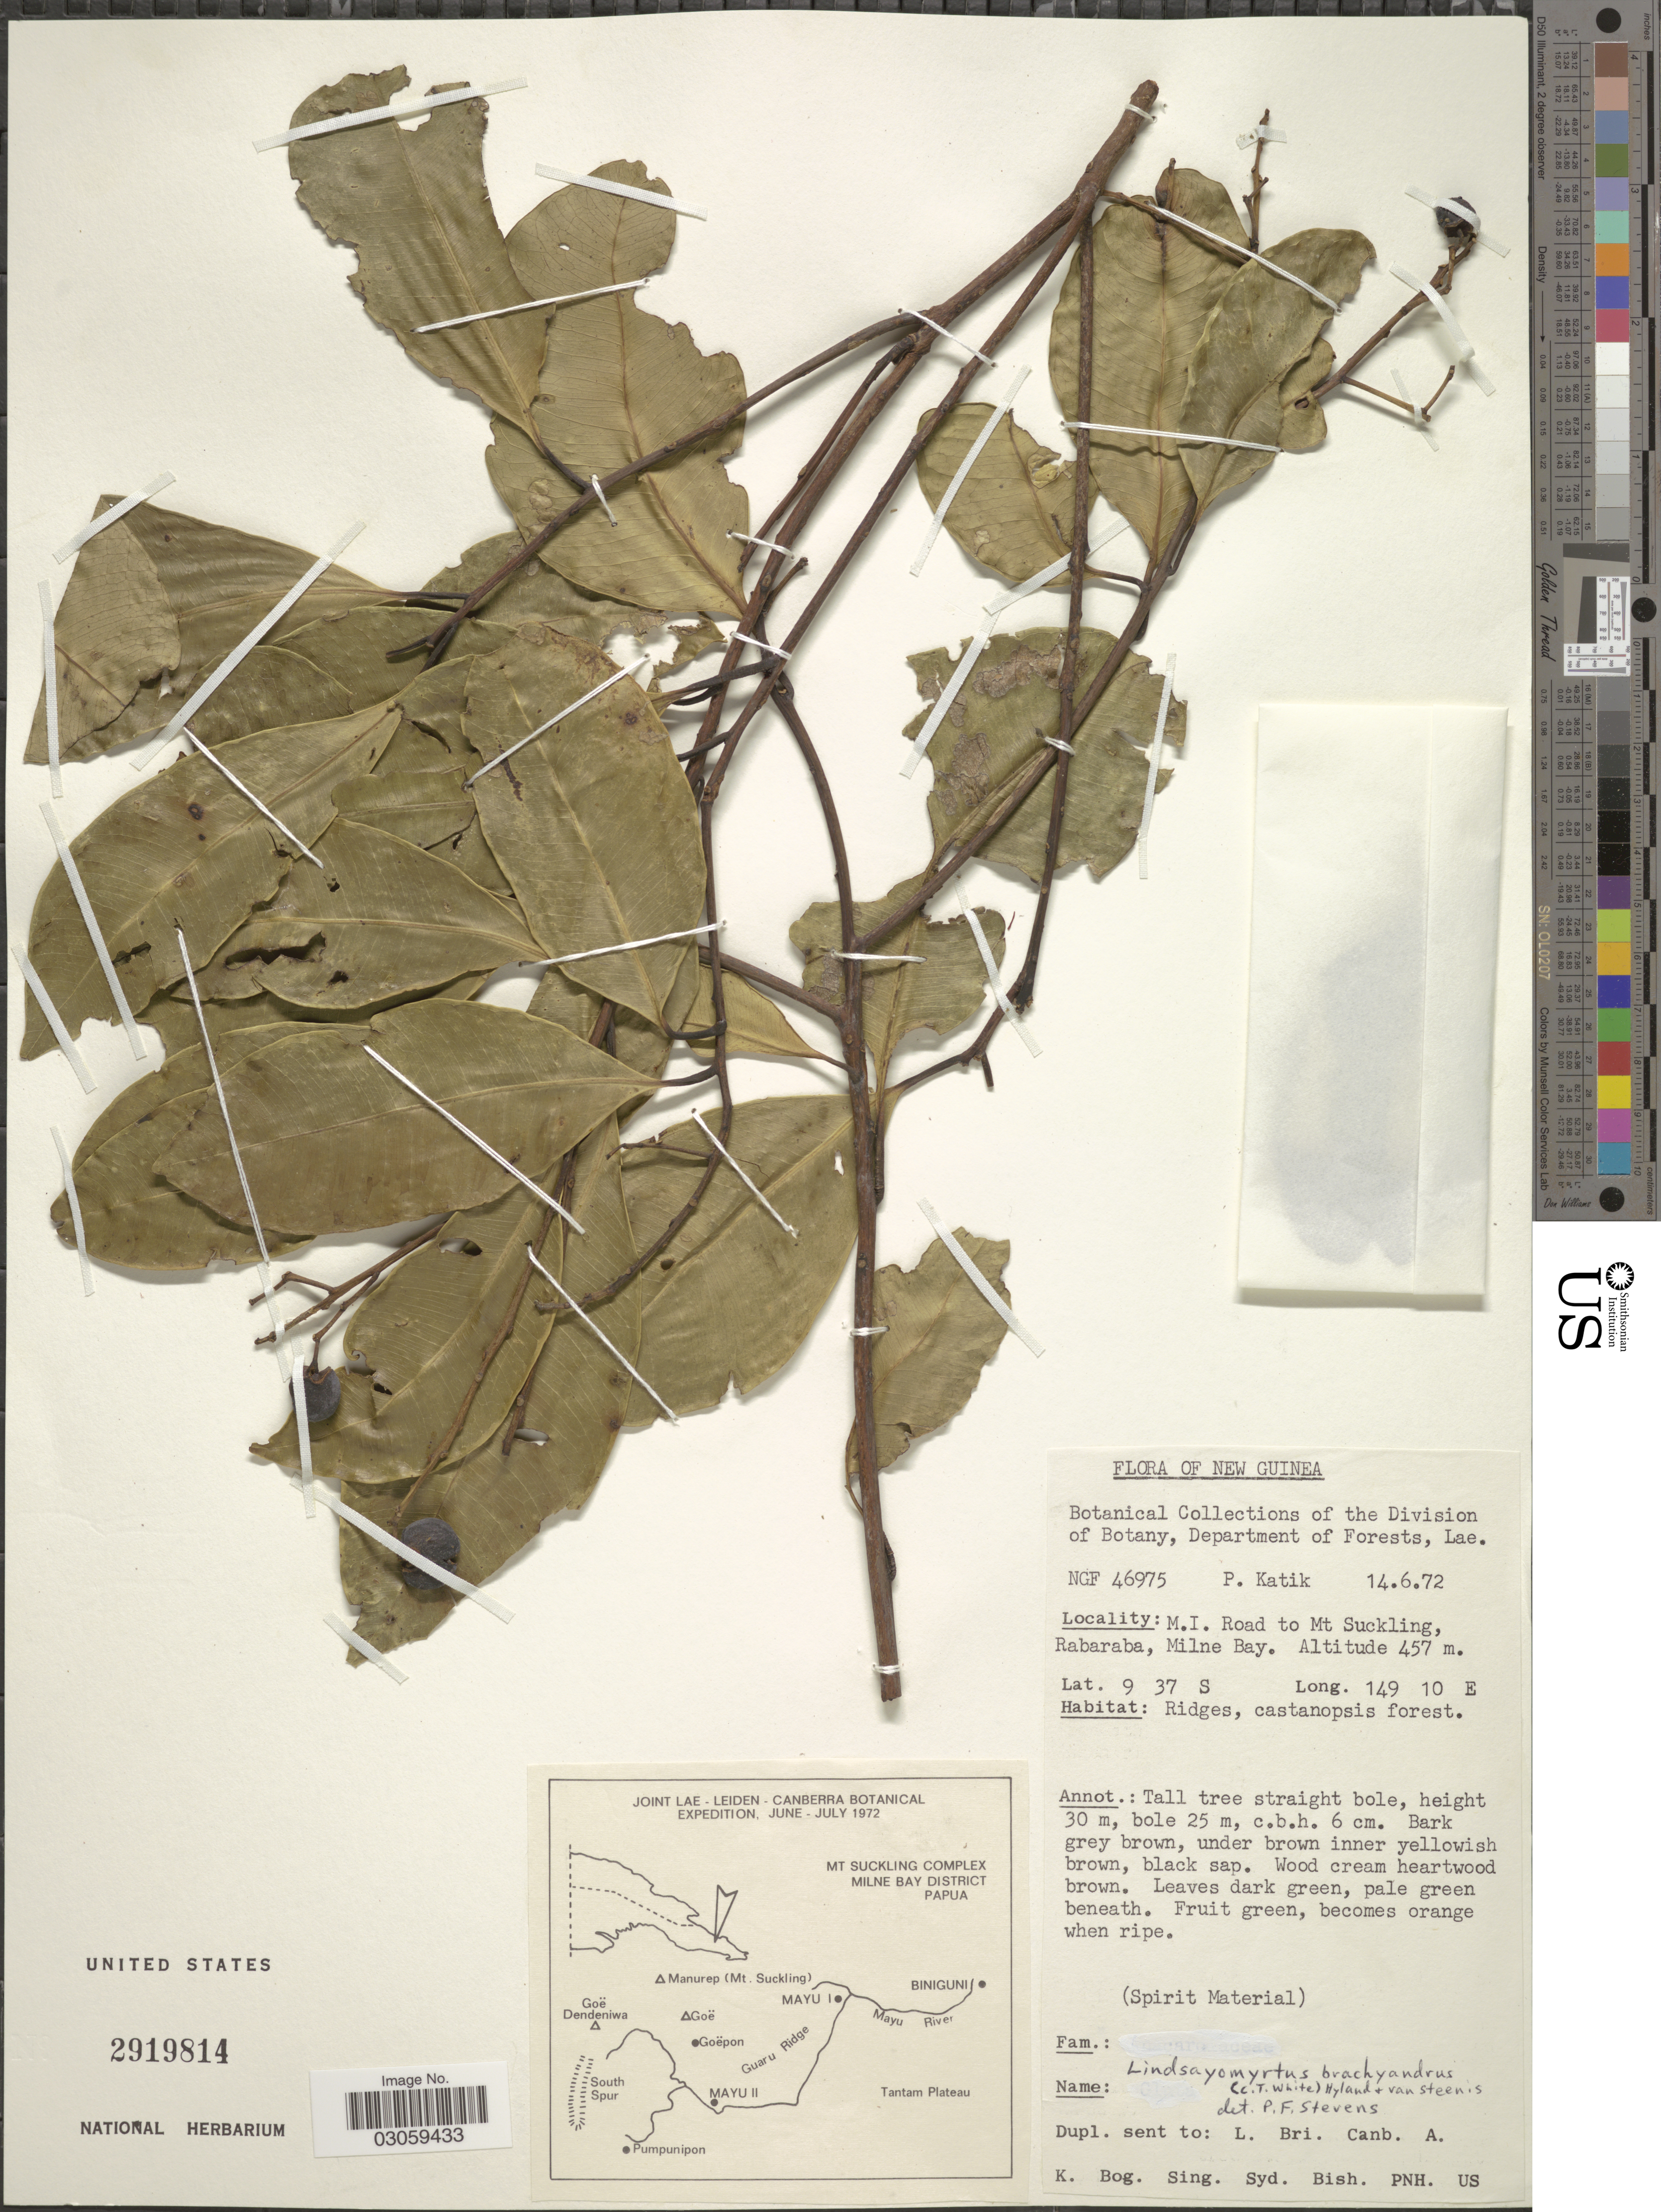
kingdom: Plantae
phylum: Tracheophyta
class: Magnoliopsida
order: Myrtales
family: Myrtaceae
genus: Lindsayomyrtus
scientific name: Lindsayomyrtus brachyandrus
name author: (C.T. White) B. Hyland & Steenis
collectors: P. Katik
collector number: NGF46975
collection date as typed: Transcribed d/m/y: 14/6/72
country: Papua New Guinea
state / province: Milne Bay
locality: New Guinea. M.I. Road to Mt Suckling, Rabaraba, Milne Bay.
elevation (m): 457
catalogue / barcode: US 2919814